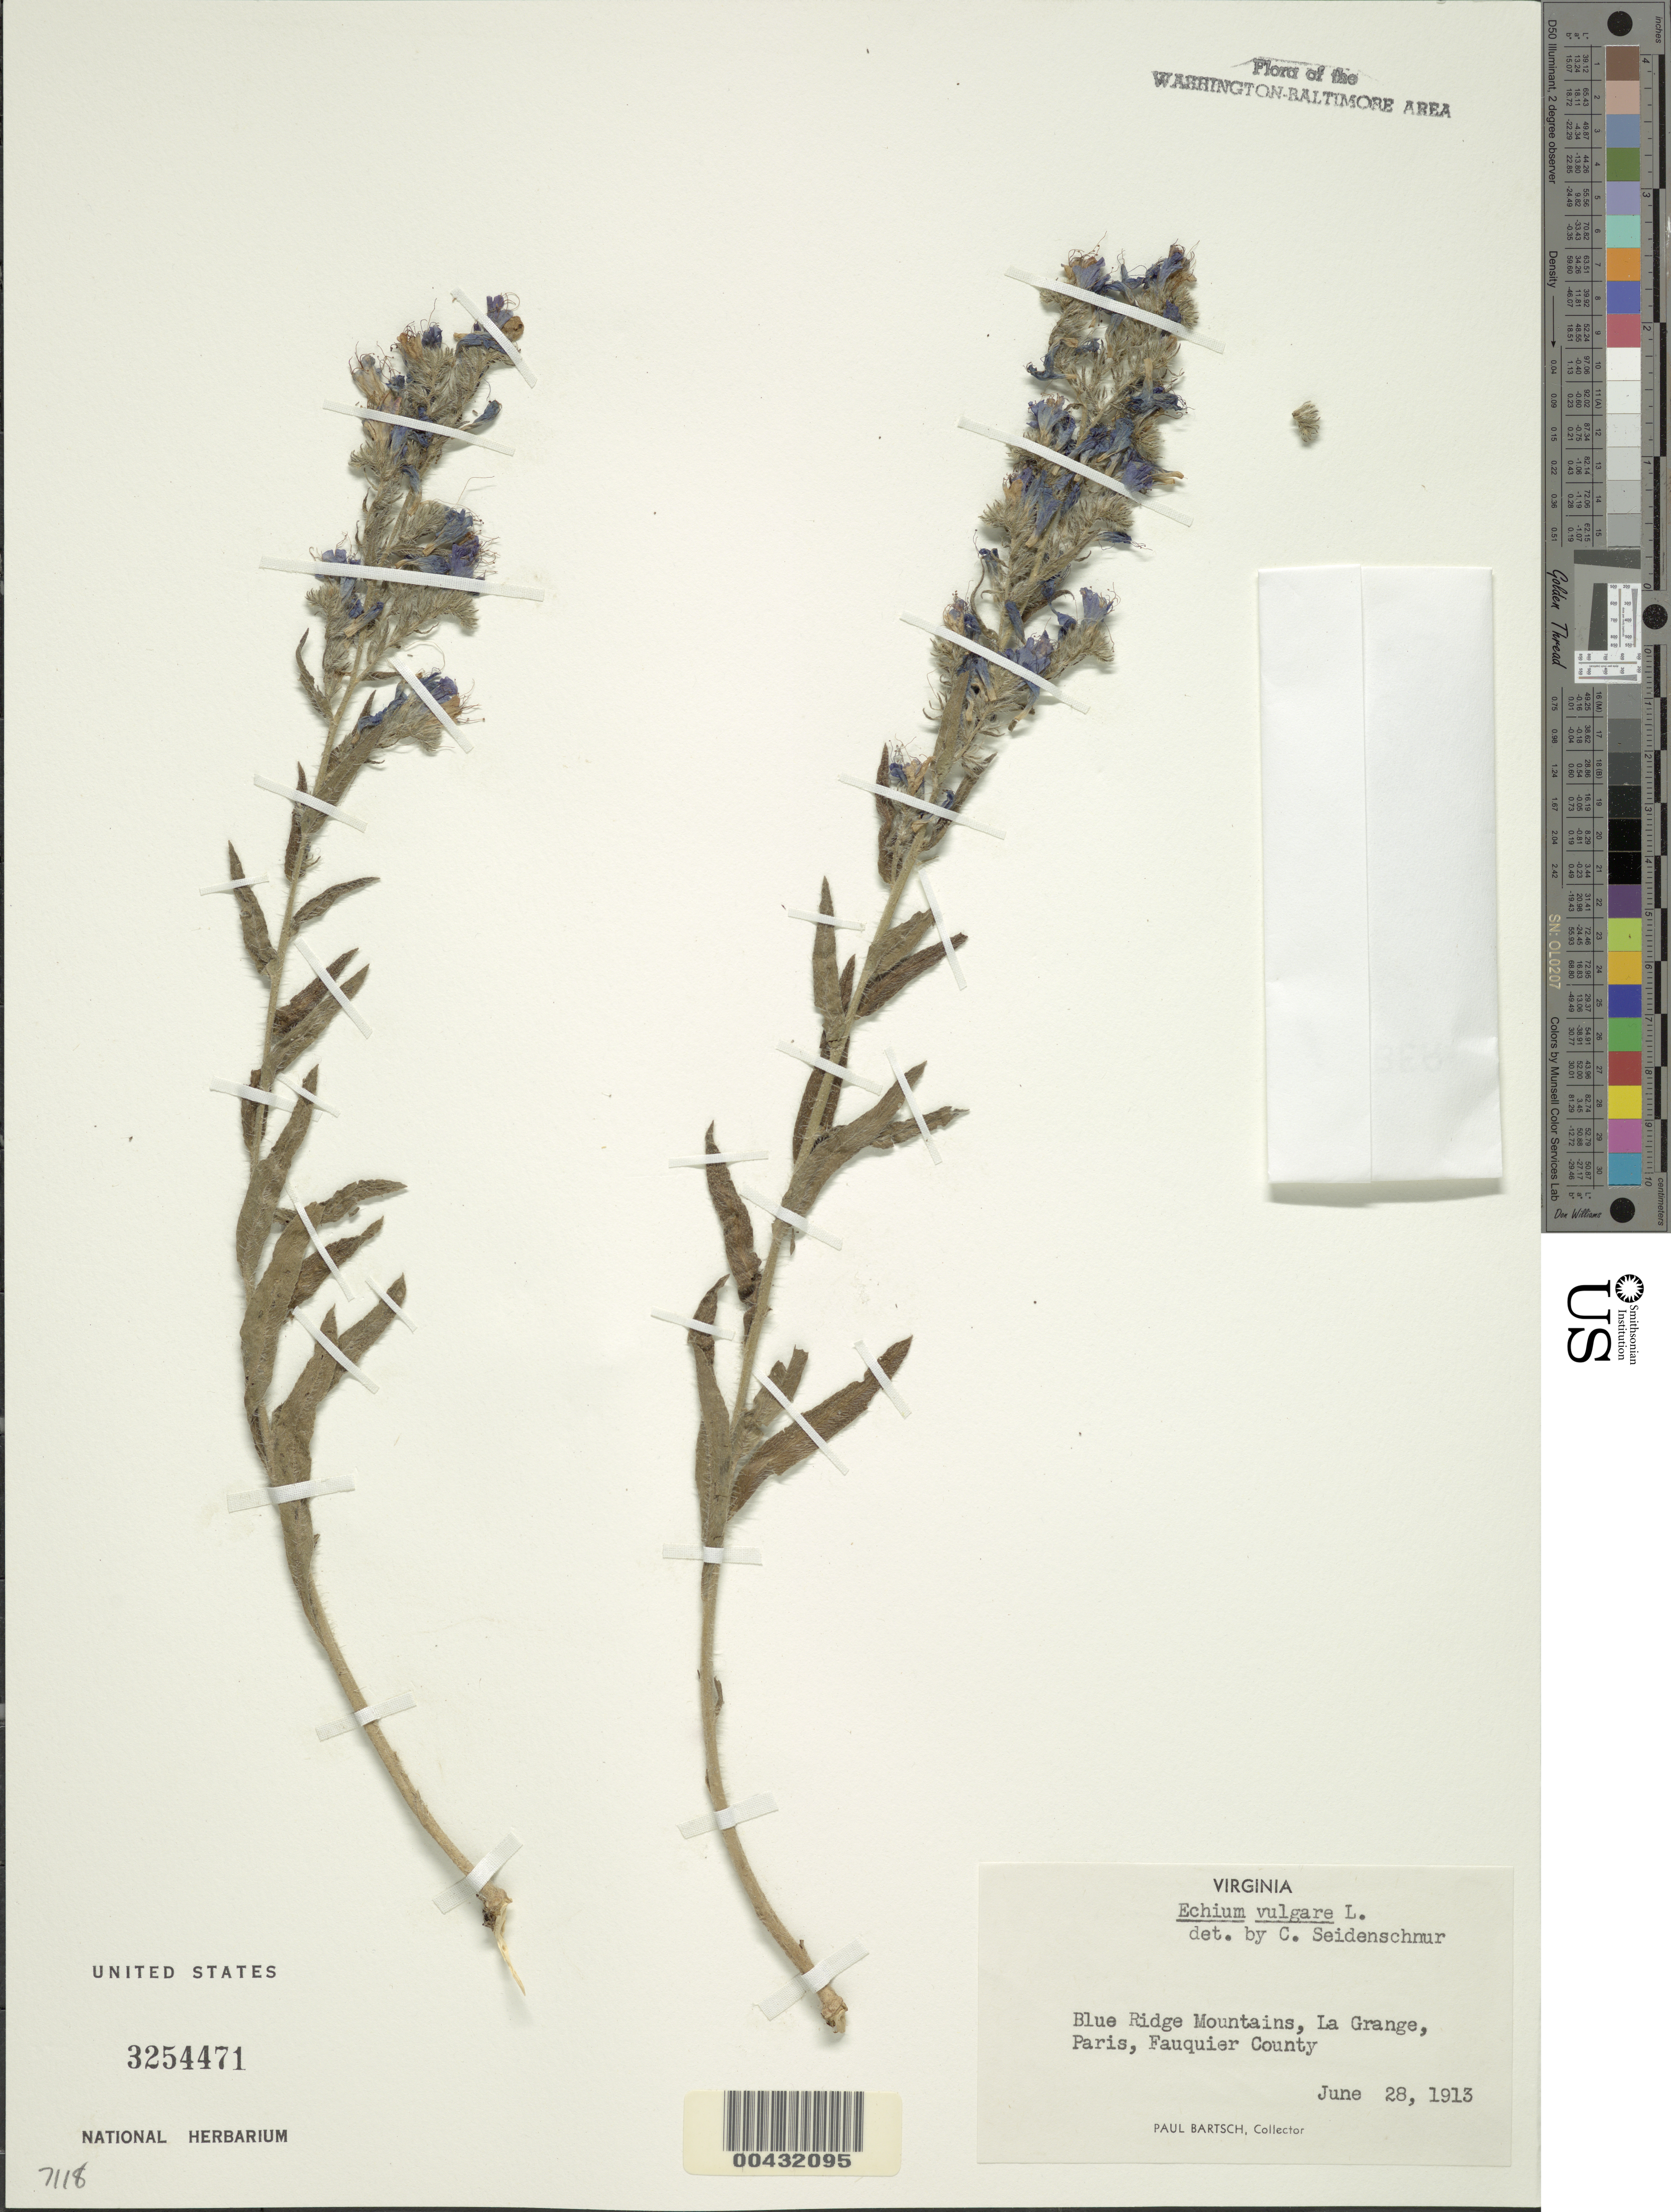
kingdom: Plantae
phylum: Tracheophyta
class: Magnoliopsida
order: Boraginales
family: Boraginaceae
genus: Echium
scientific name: Echium vulgare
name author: L.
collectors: P. Bartsch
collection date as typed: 28 Jun 1913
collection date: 1913-06-28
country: United States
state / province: Virginia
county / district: Fauquier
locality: Blue Ridge Mountains, La Grange, Paris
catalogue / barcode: US 3254471